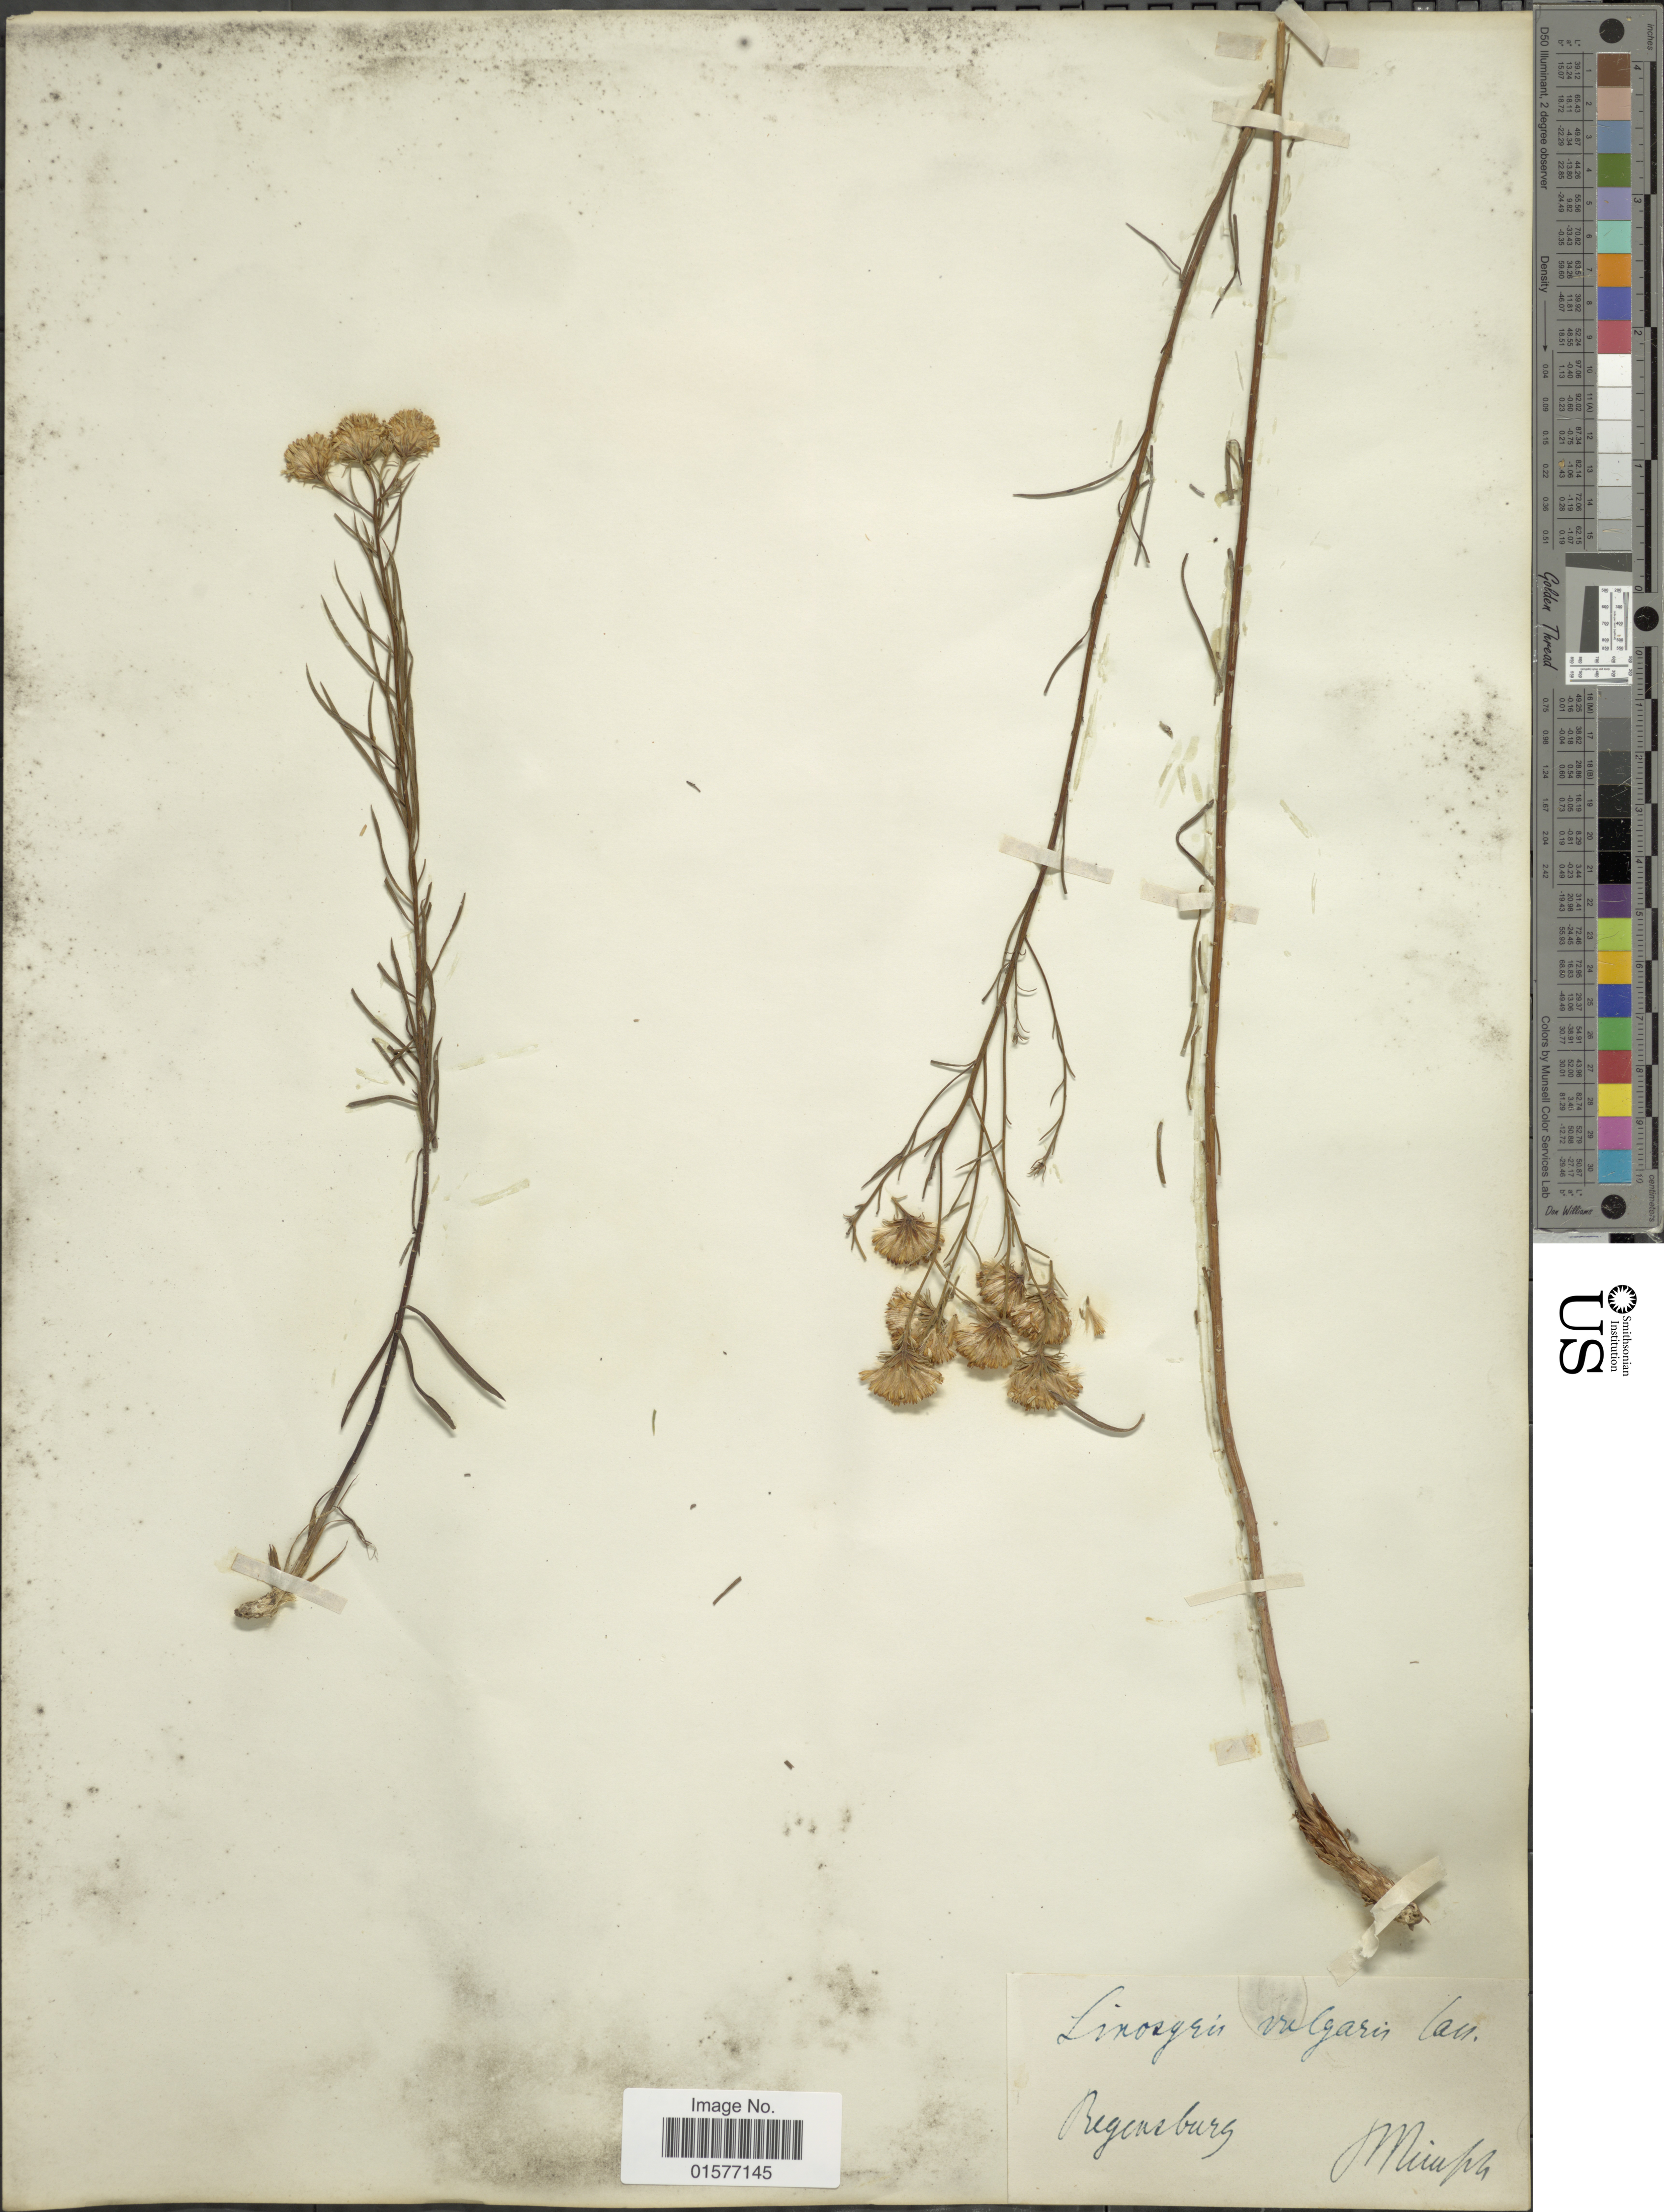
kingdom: Plantae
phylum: Tracheophyta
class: Magnoliopsida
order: Asterales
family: Asteraceae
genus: Linosyris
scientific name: Linosyris vulgaris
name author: Cass. ex Less.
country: Germany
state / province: Bayern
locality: Bergensburg